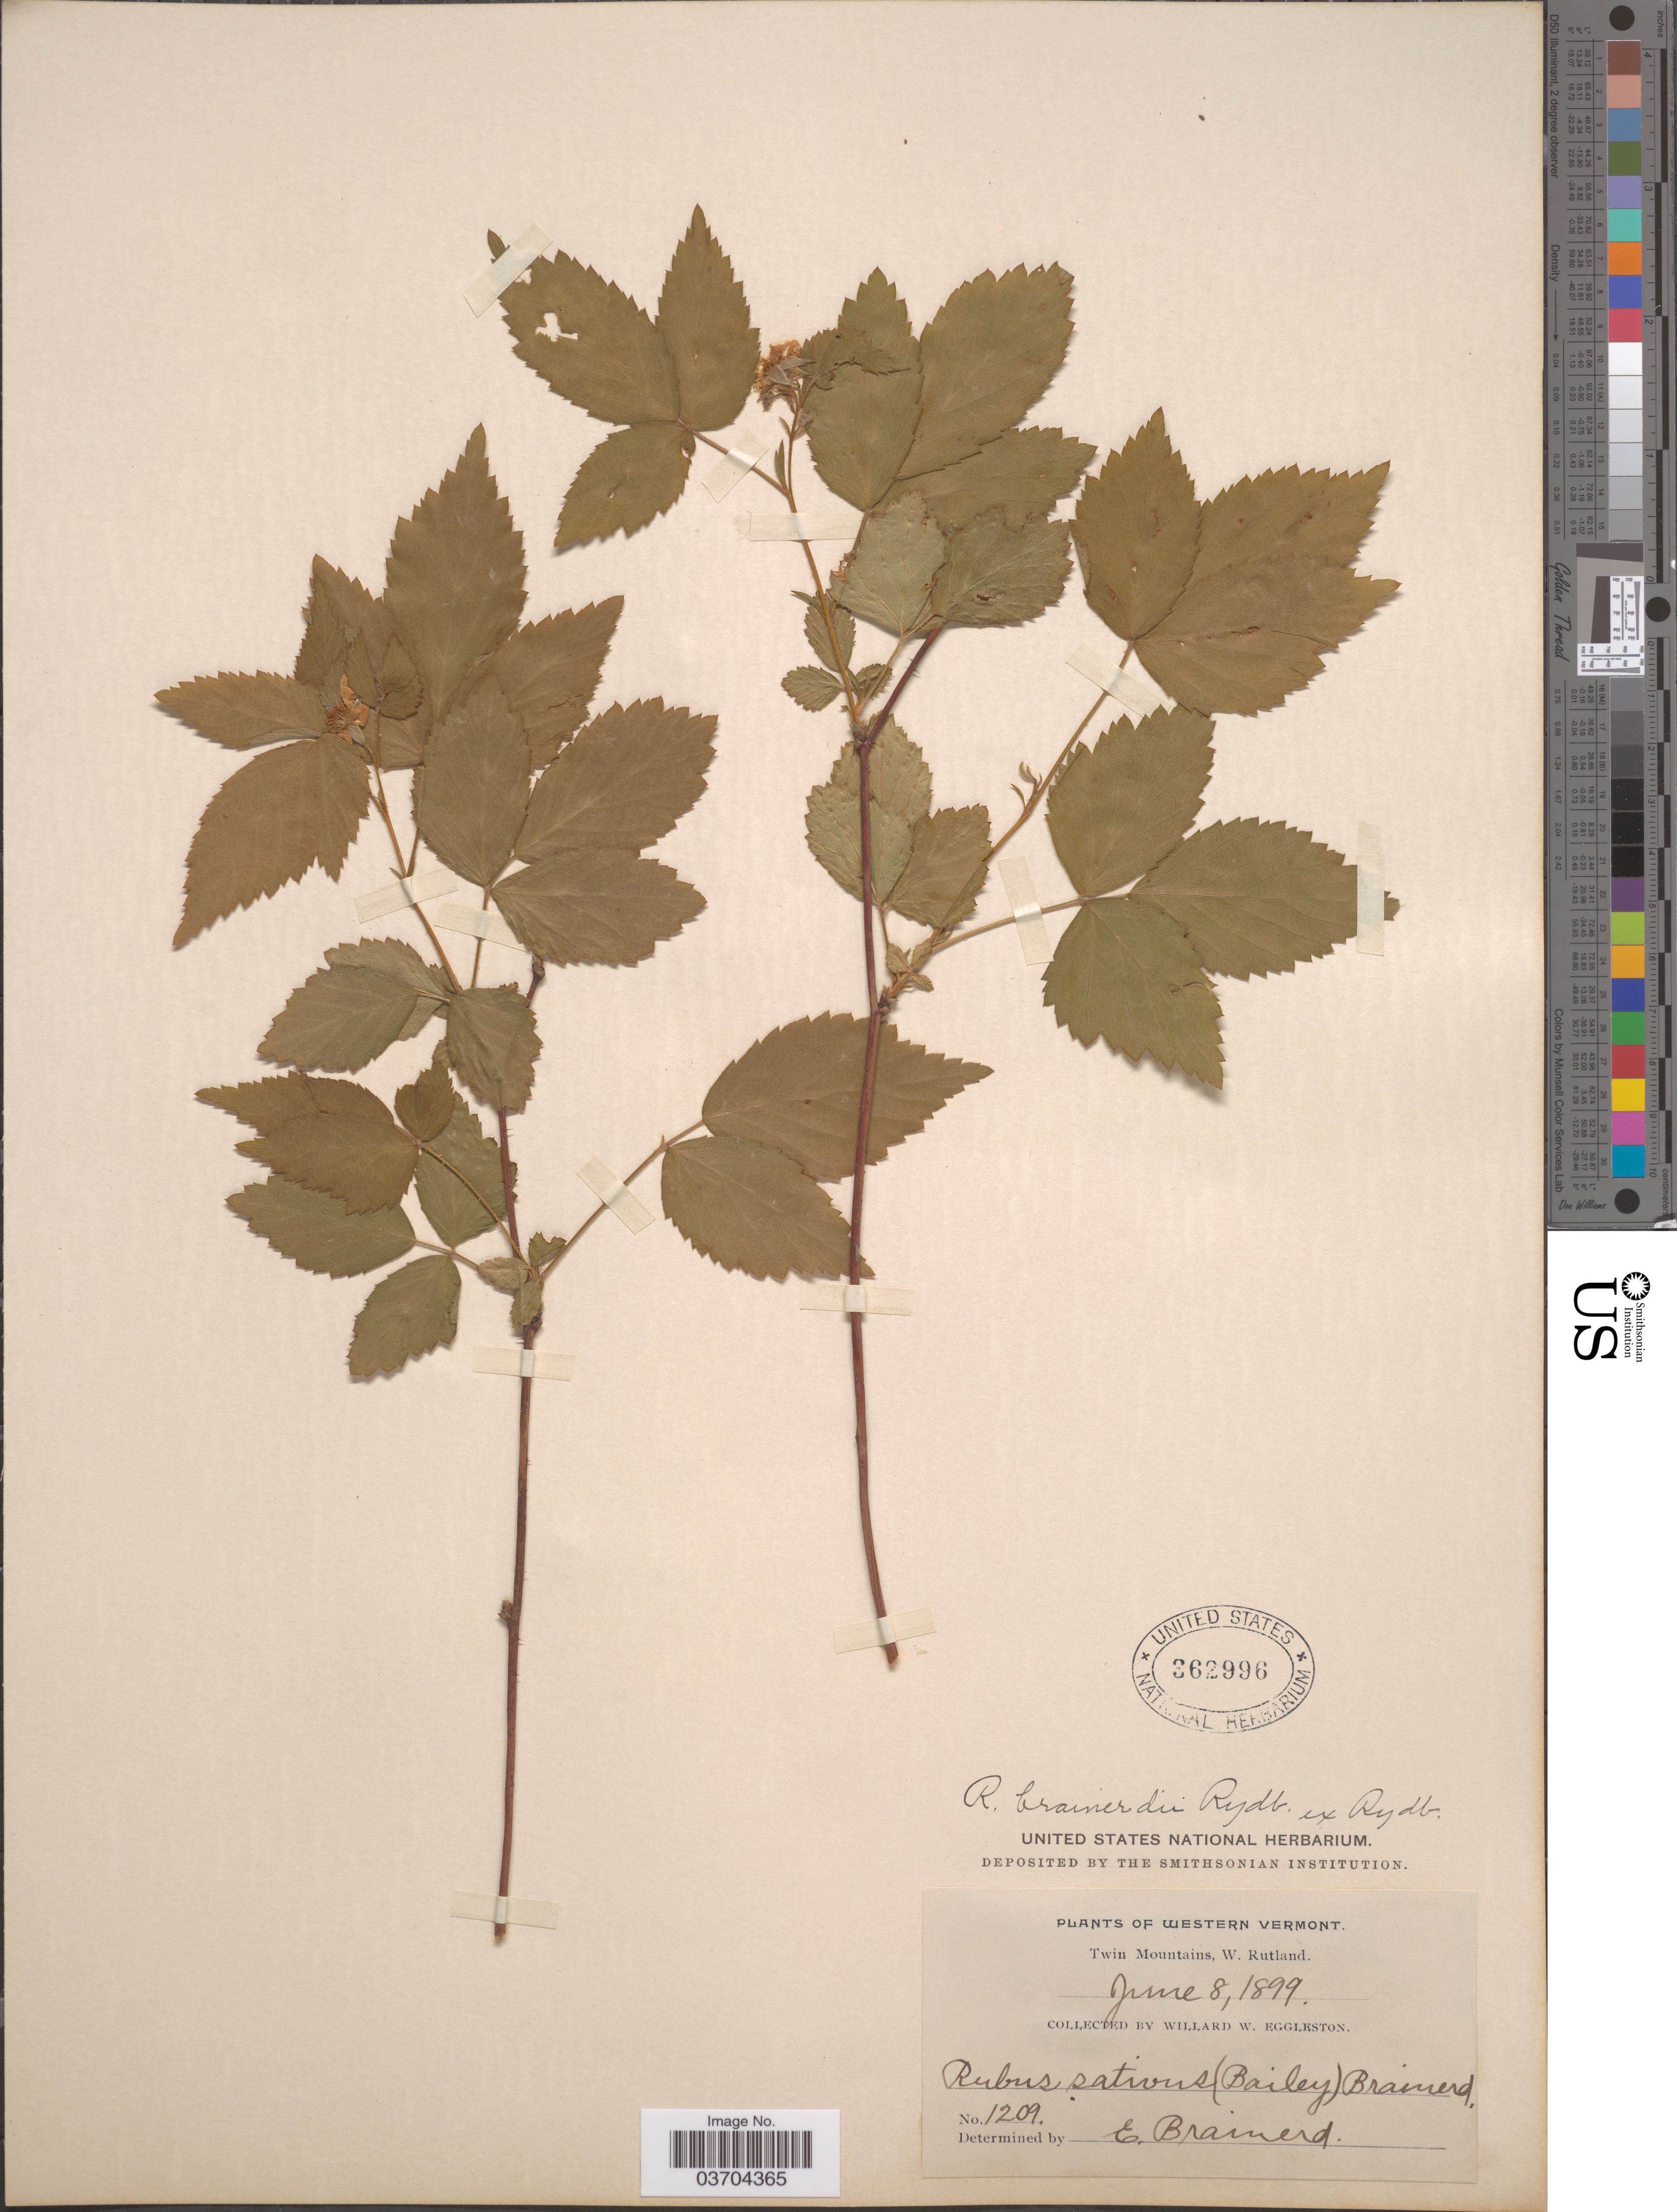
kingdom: Plantae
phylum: Tracheophyta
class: Magnoliopsida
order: Rosales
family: Rosaceae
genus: Rubus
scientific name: Rubus brainerdii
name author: Fernald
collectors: W. W. Eggleston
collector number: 1209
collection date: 1899-06-08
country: United States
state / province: Vermont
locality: Western Vermont. Twin Mountains, W. Rutland.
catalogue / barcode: US 362996